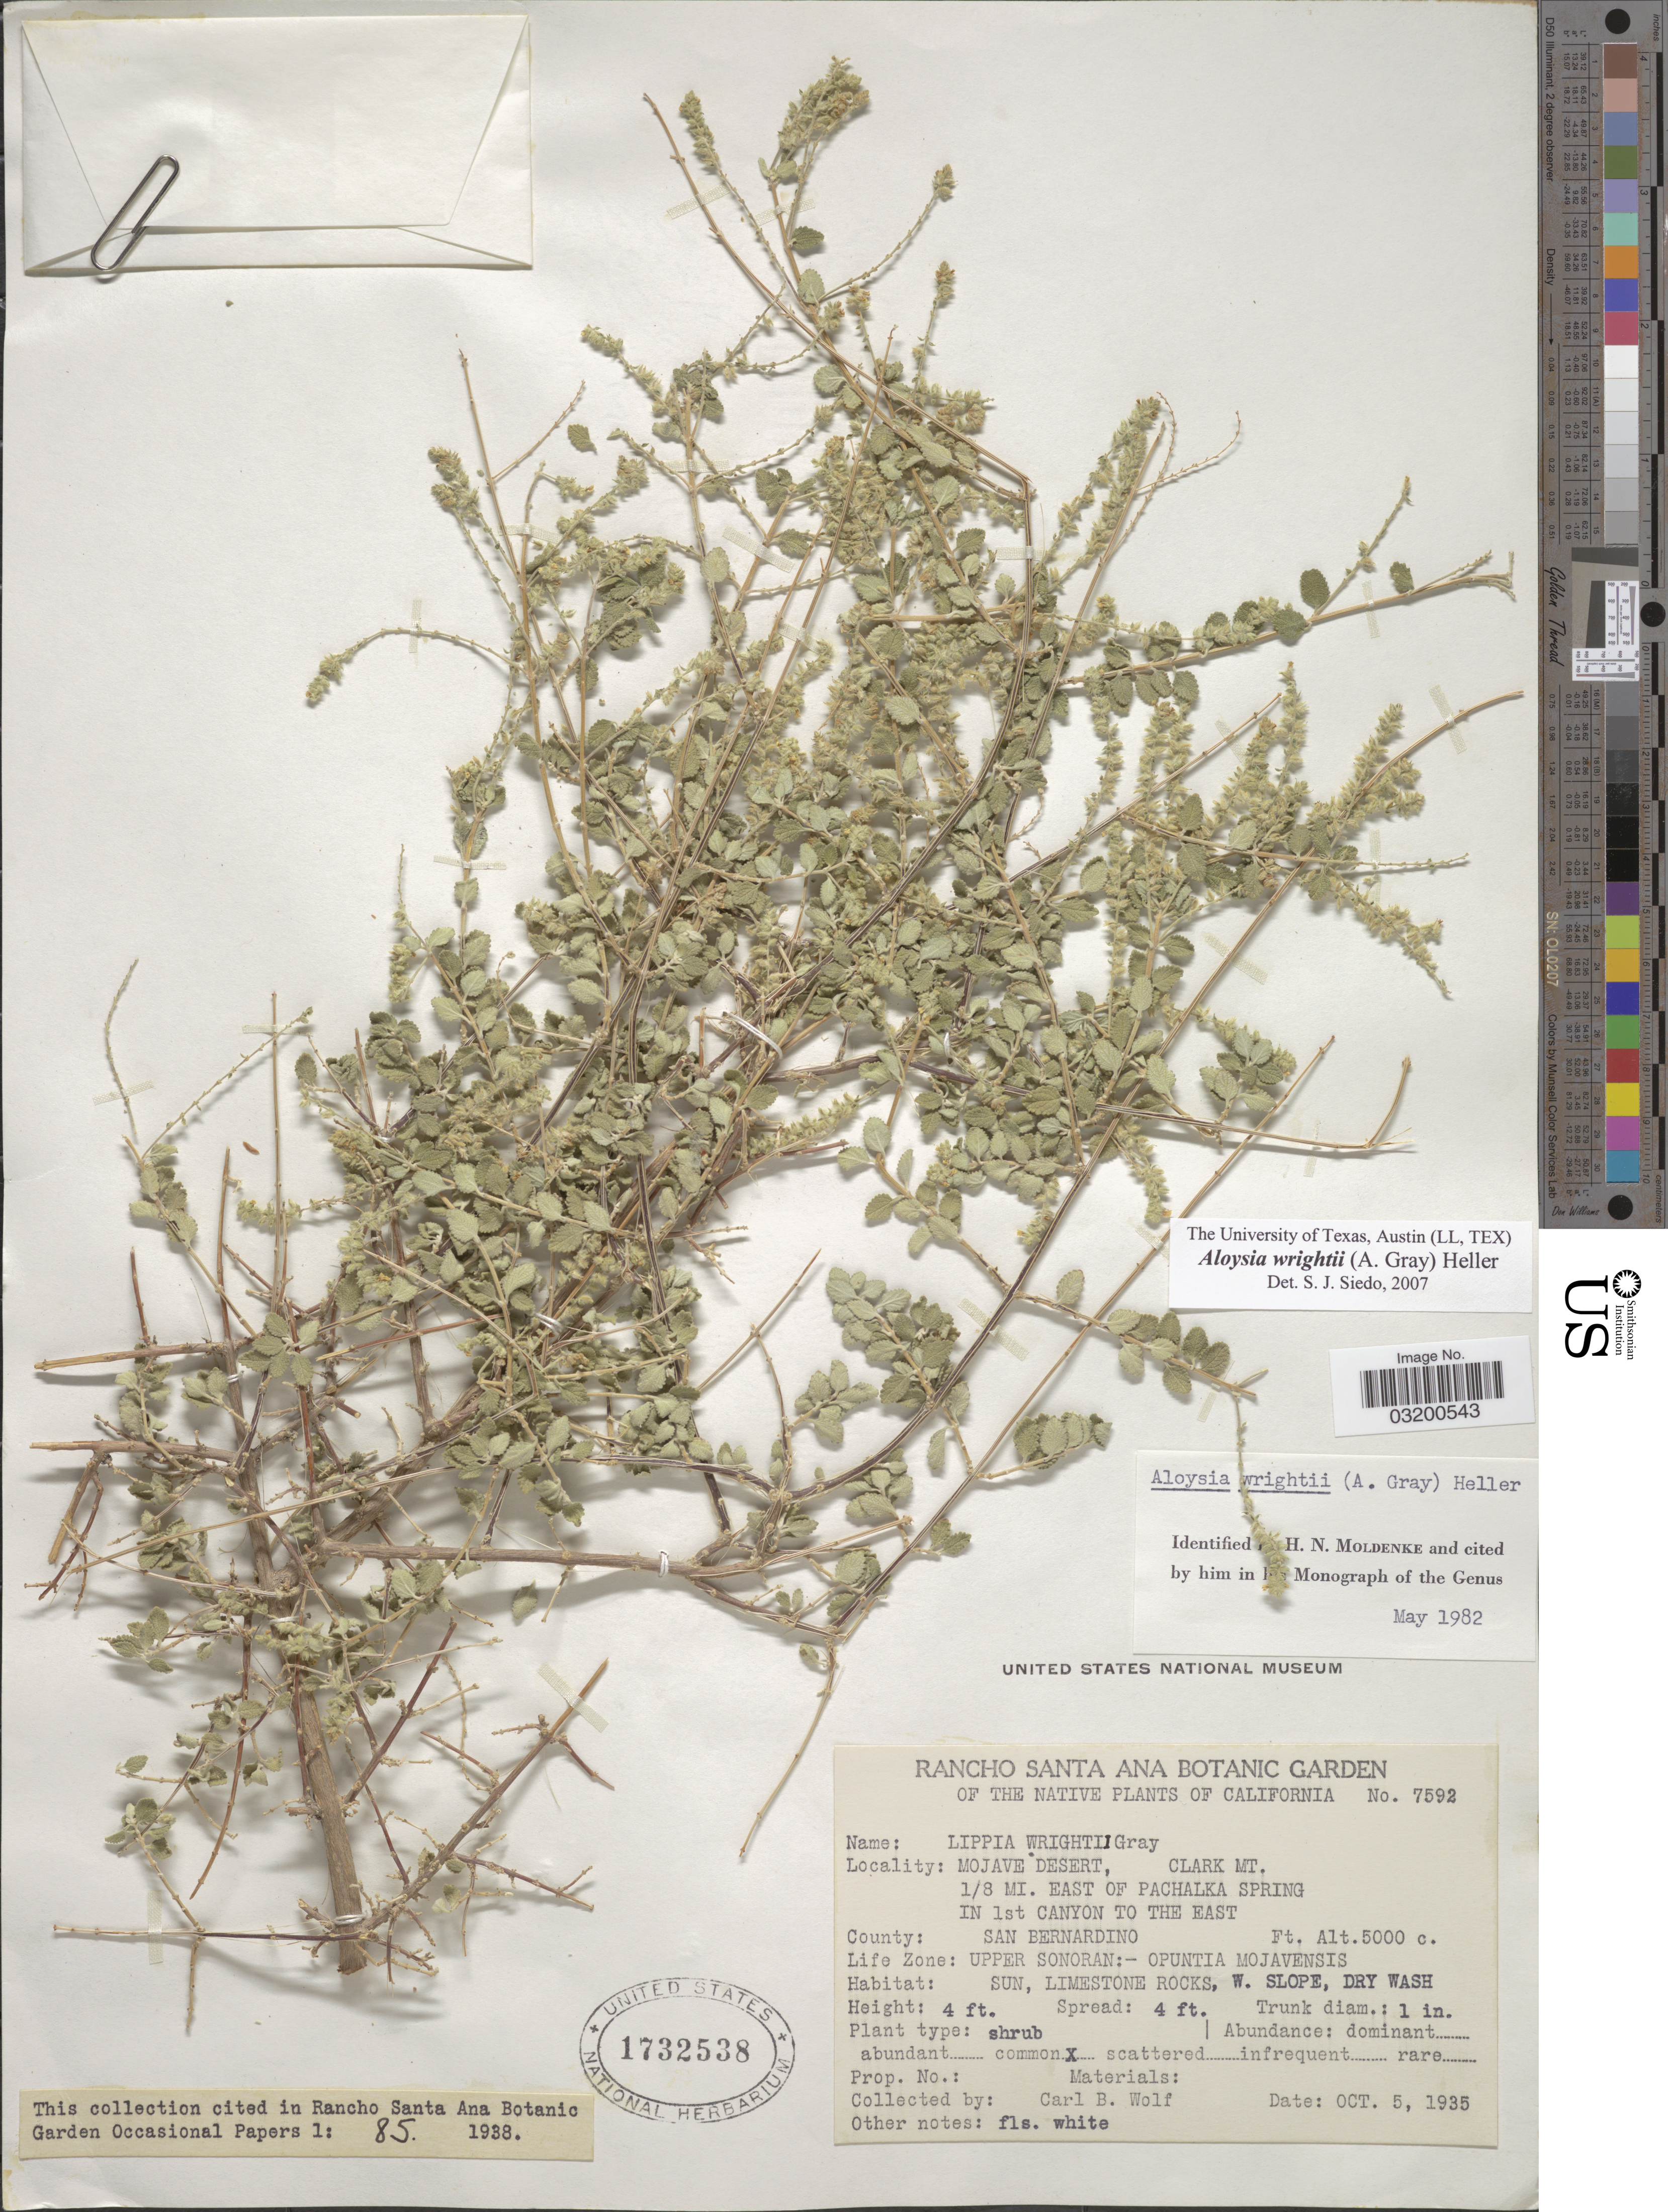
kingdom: Plantae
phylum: Tracheophyta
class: Magnoliopsida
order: Lamiales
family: Verbenaceae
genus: Aloysia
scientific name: Aloysia wrightii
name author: A. Heller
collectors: C. B. Wolf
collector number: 7592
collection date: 1935-10-05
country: United States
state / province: California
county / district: San Bernardino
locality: Mojave Desert, Clark Mt. 1/8 mi. east of Pachalka Spring in 1st Canyon to the east. County: San Bernardino. Life Zone: Upper Sonoran:- Opuntia Mojavensis. W. Slope.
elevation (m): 1524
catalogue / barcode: US 1732538